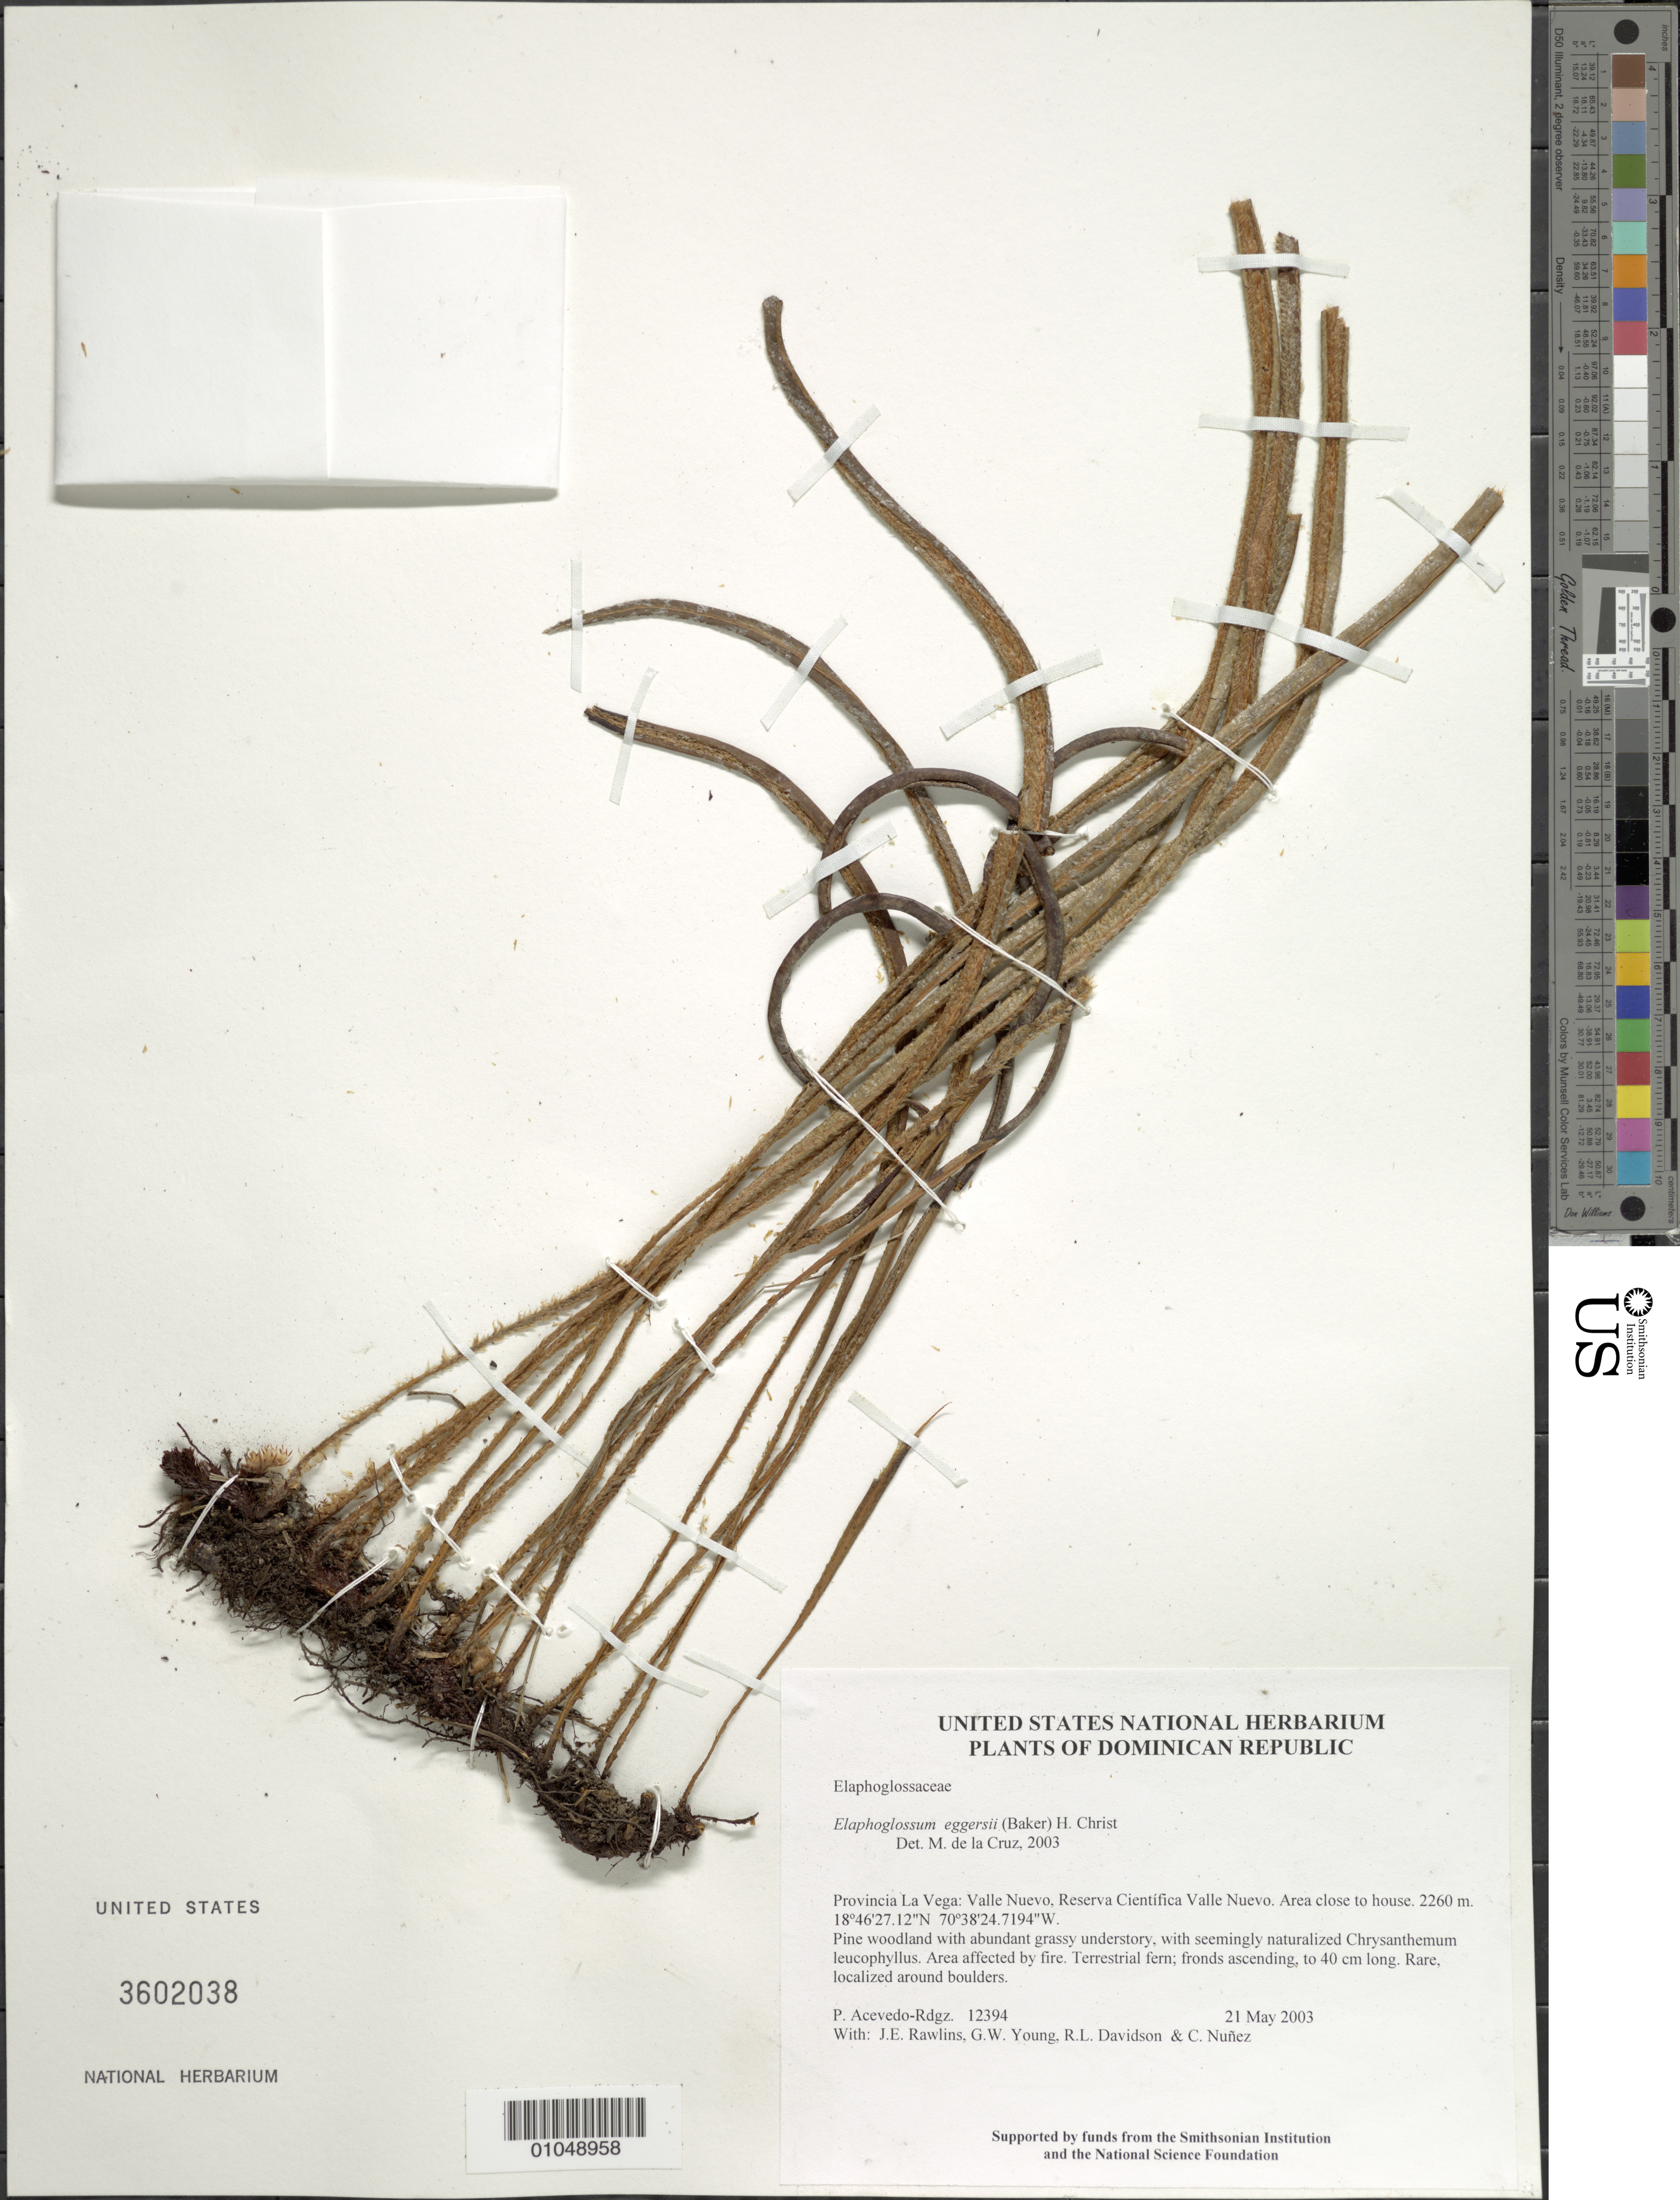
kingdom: Plantae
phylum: Tracheophyta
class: Polypodiopsida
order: Polypodiales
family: Dryopteridaceae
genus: Elaphoglossum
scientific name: Elaphoglossum eggersii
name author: (Baker) Christ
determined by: de la Cruz, M.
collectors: P. Acevedo-Rodr., J. Rawlins, G. Young, R. Davidson & C. Nunez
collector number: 12394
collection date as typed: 21 May 2003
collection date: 2003-05-21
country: Dominican Republic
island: Hispaniola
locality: Provincia La Vega: Valle Nuevo, Reserva Científica Valle Nuevo. Area close to house.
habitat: Pine woodland with abundant grassy understory, with seemingly naturalized Chrysanthemum leucophyllus. Area affected by fire.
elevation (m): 2260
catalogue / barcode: US 3602038